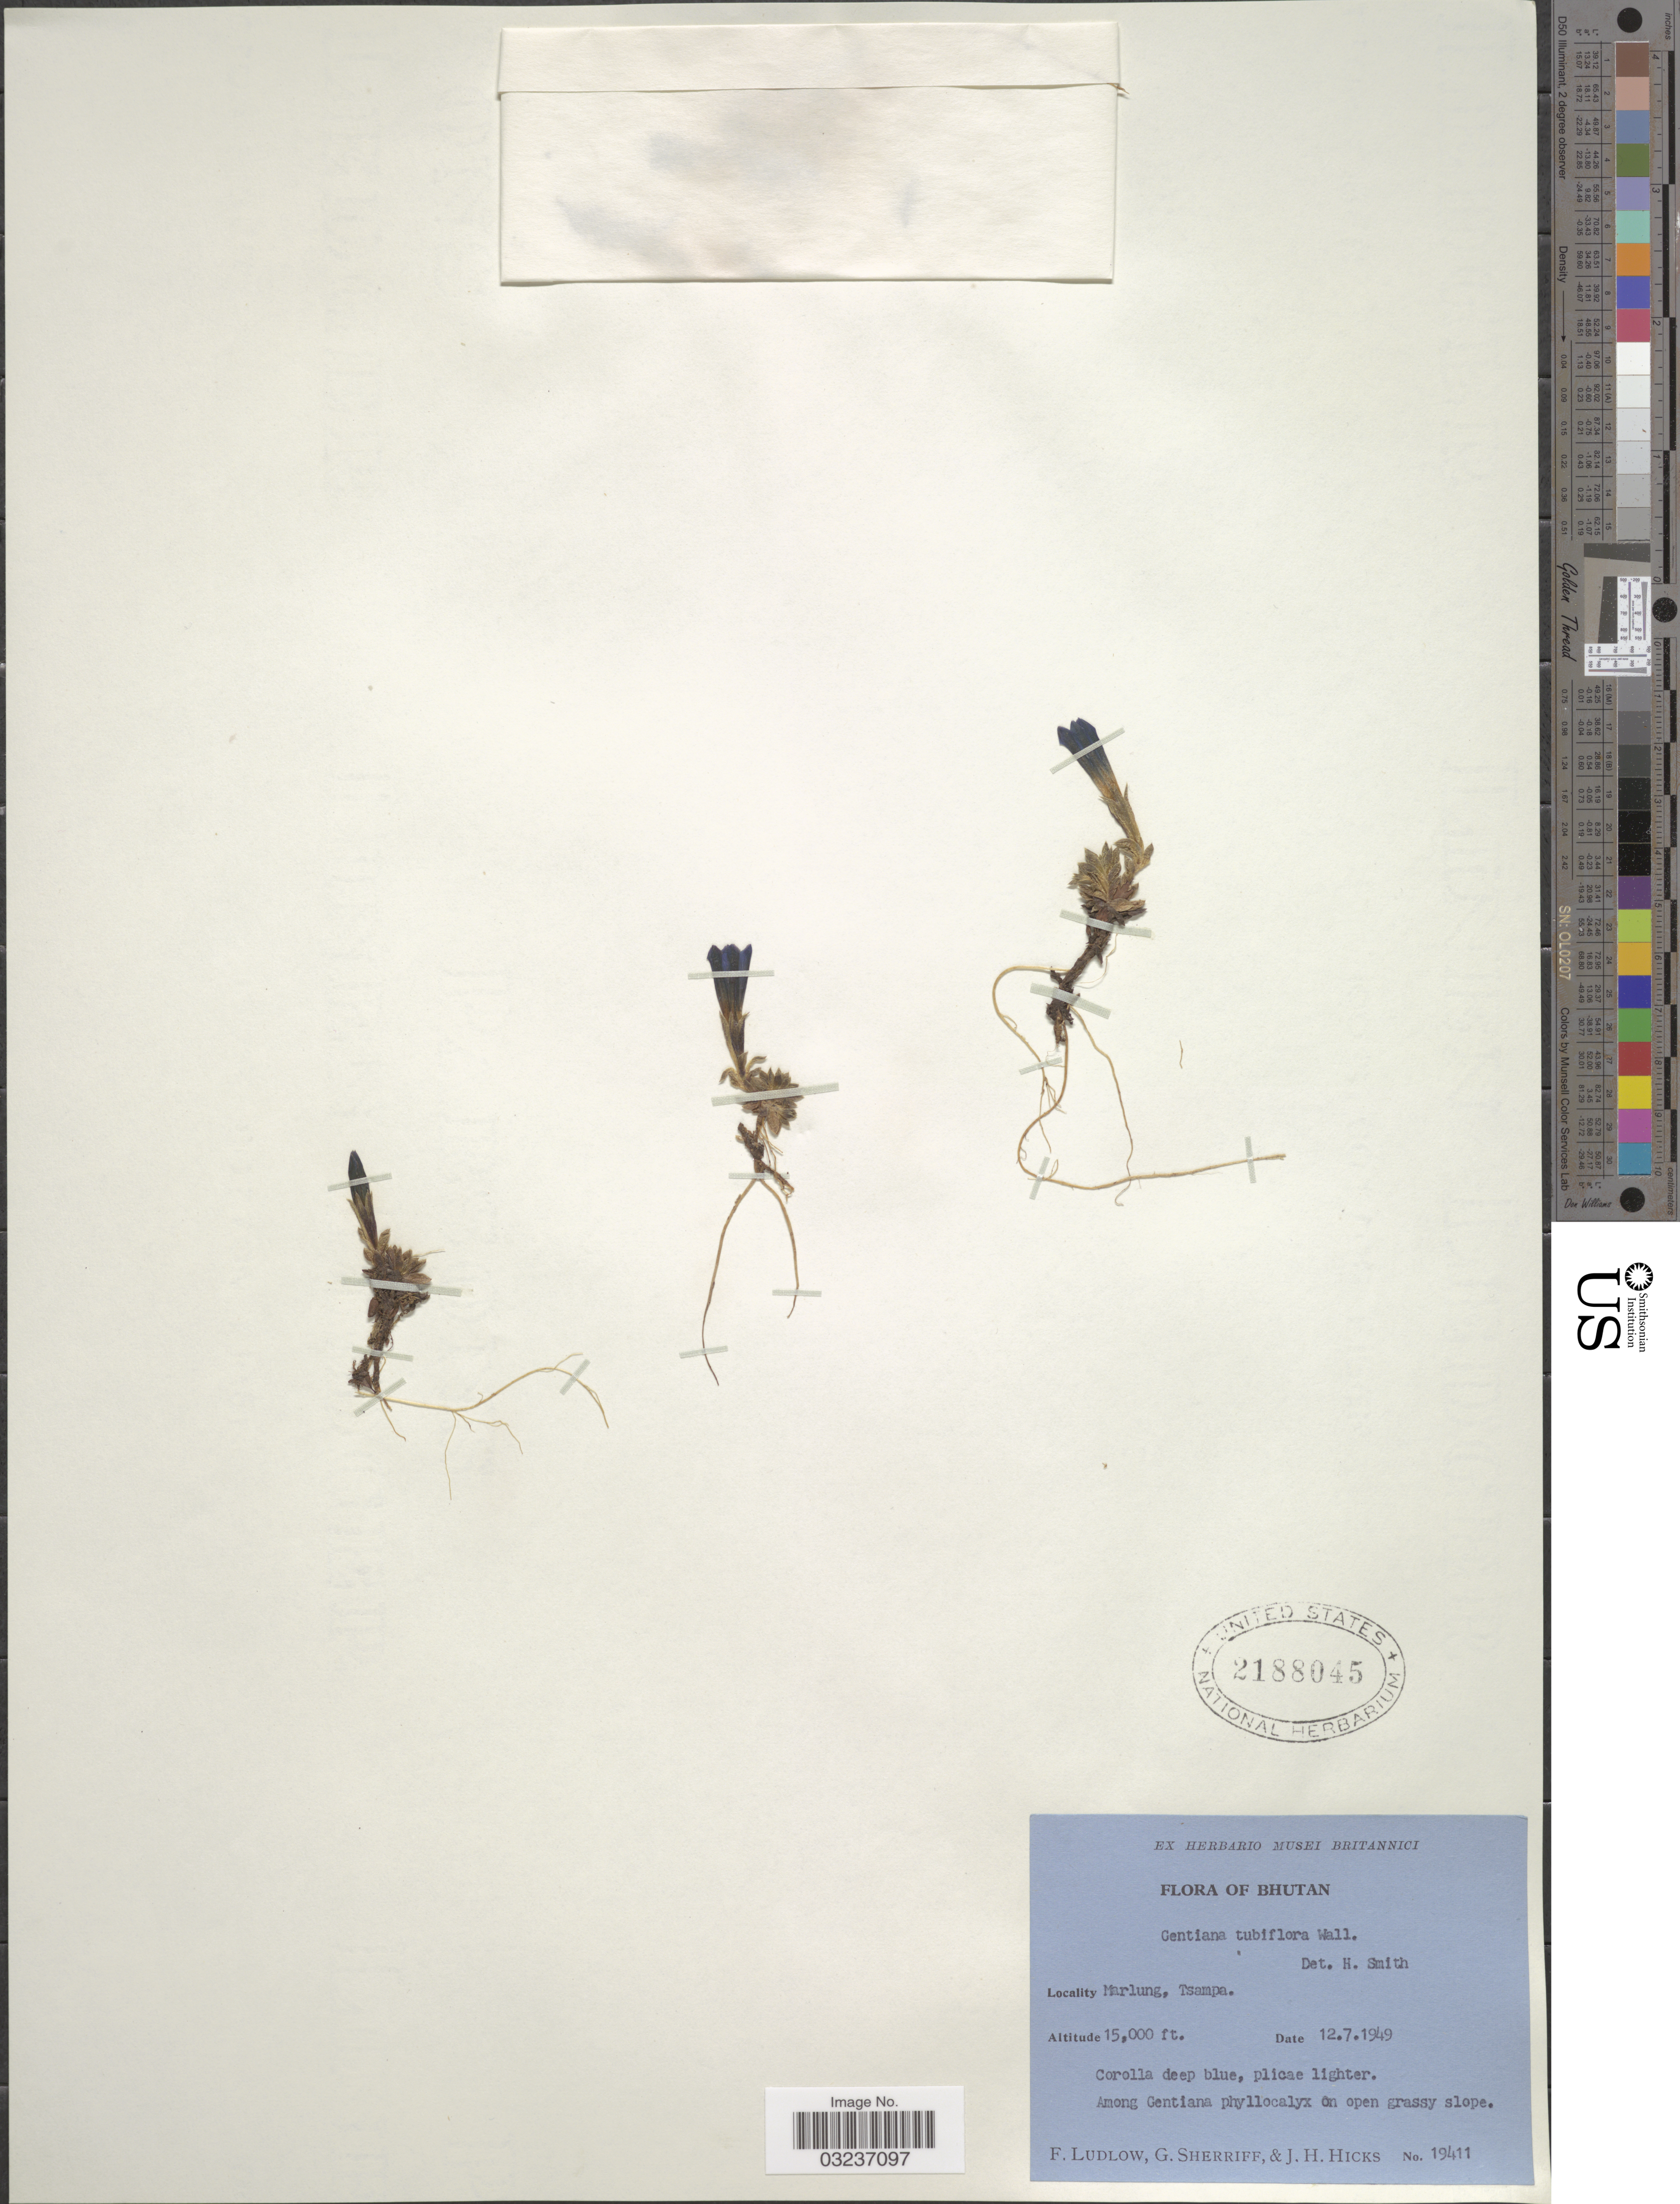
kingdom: Plantae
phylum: Tracheophyta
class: Magnoliopsida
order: Gentianales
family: Gentianaceae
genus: Gentiana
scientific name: Gentiana tubiflora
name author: (Wall. ex G. Don) Griseb.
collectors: F. Ludlow, G. Sherriff & J. H. Hicks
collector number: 19411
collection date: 1949-07-12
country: Bhutan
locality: Marlung, Tsampa.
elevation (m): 4572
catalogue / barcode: US 2188045